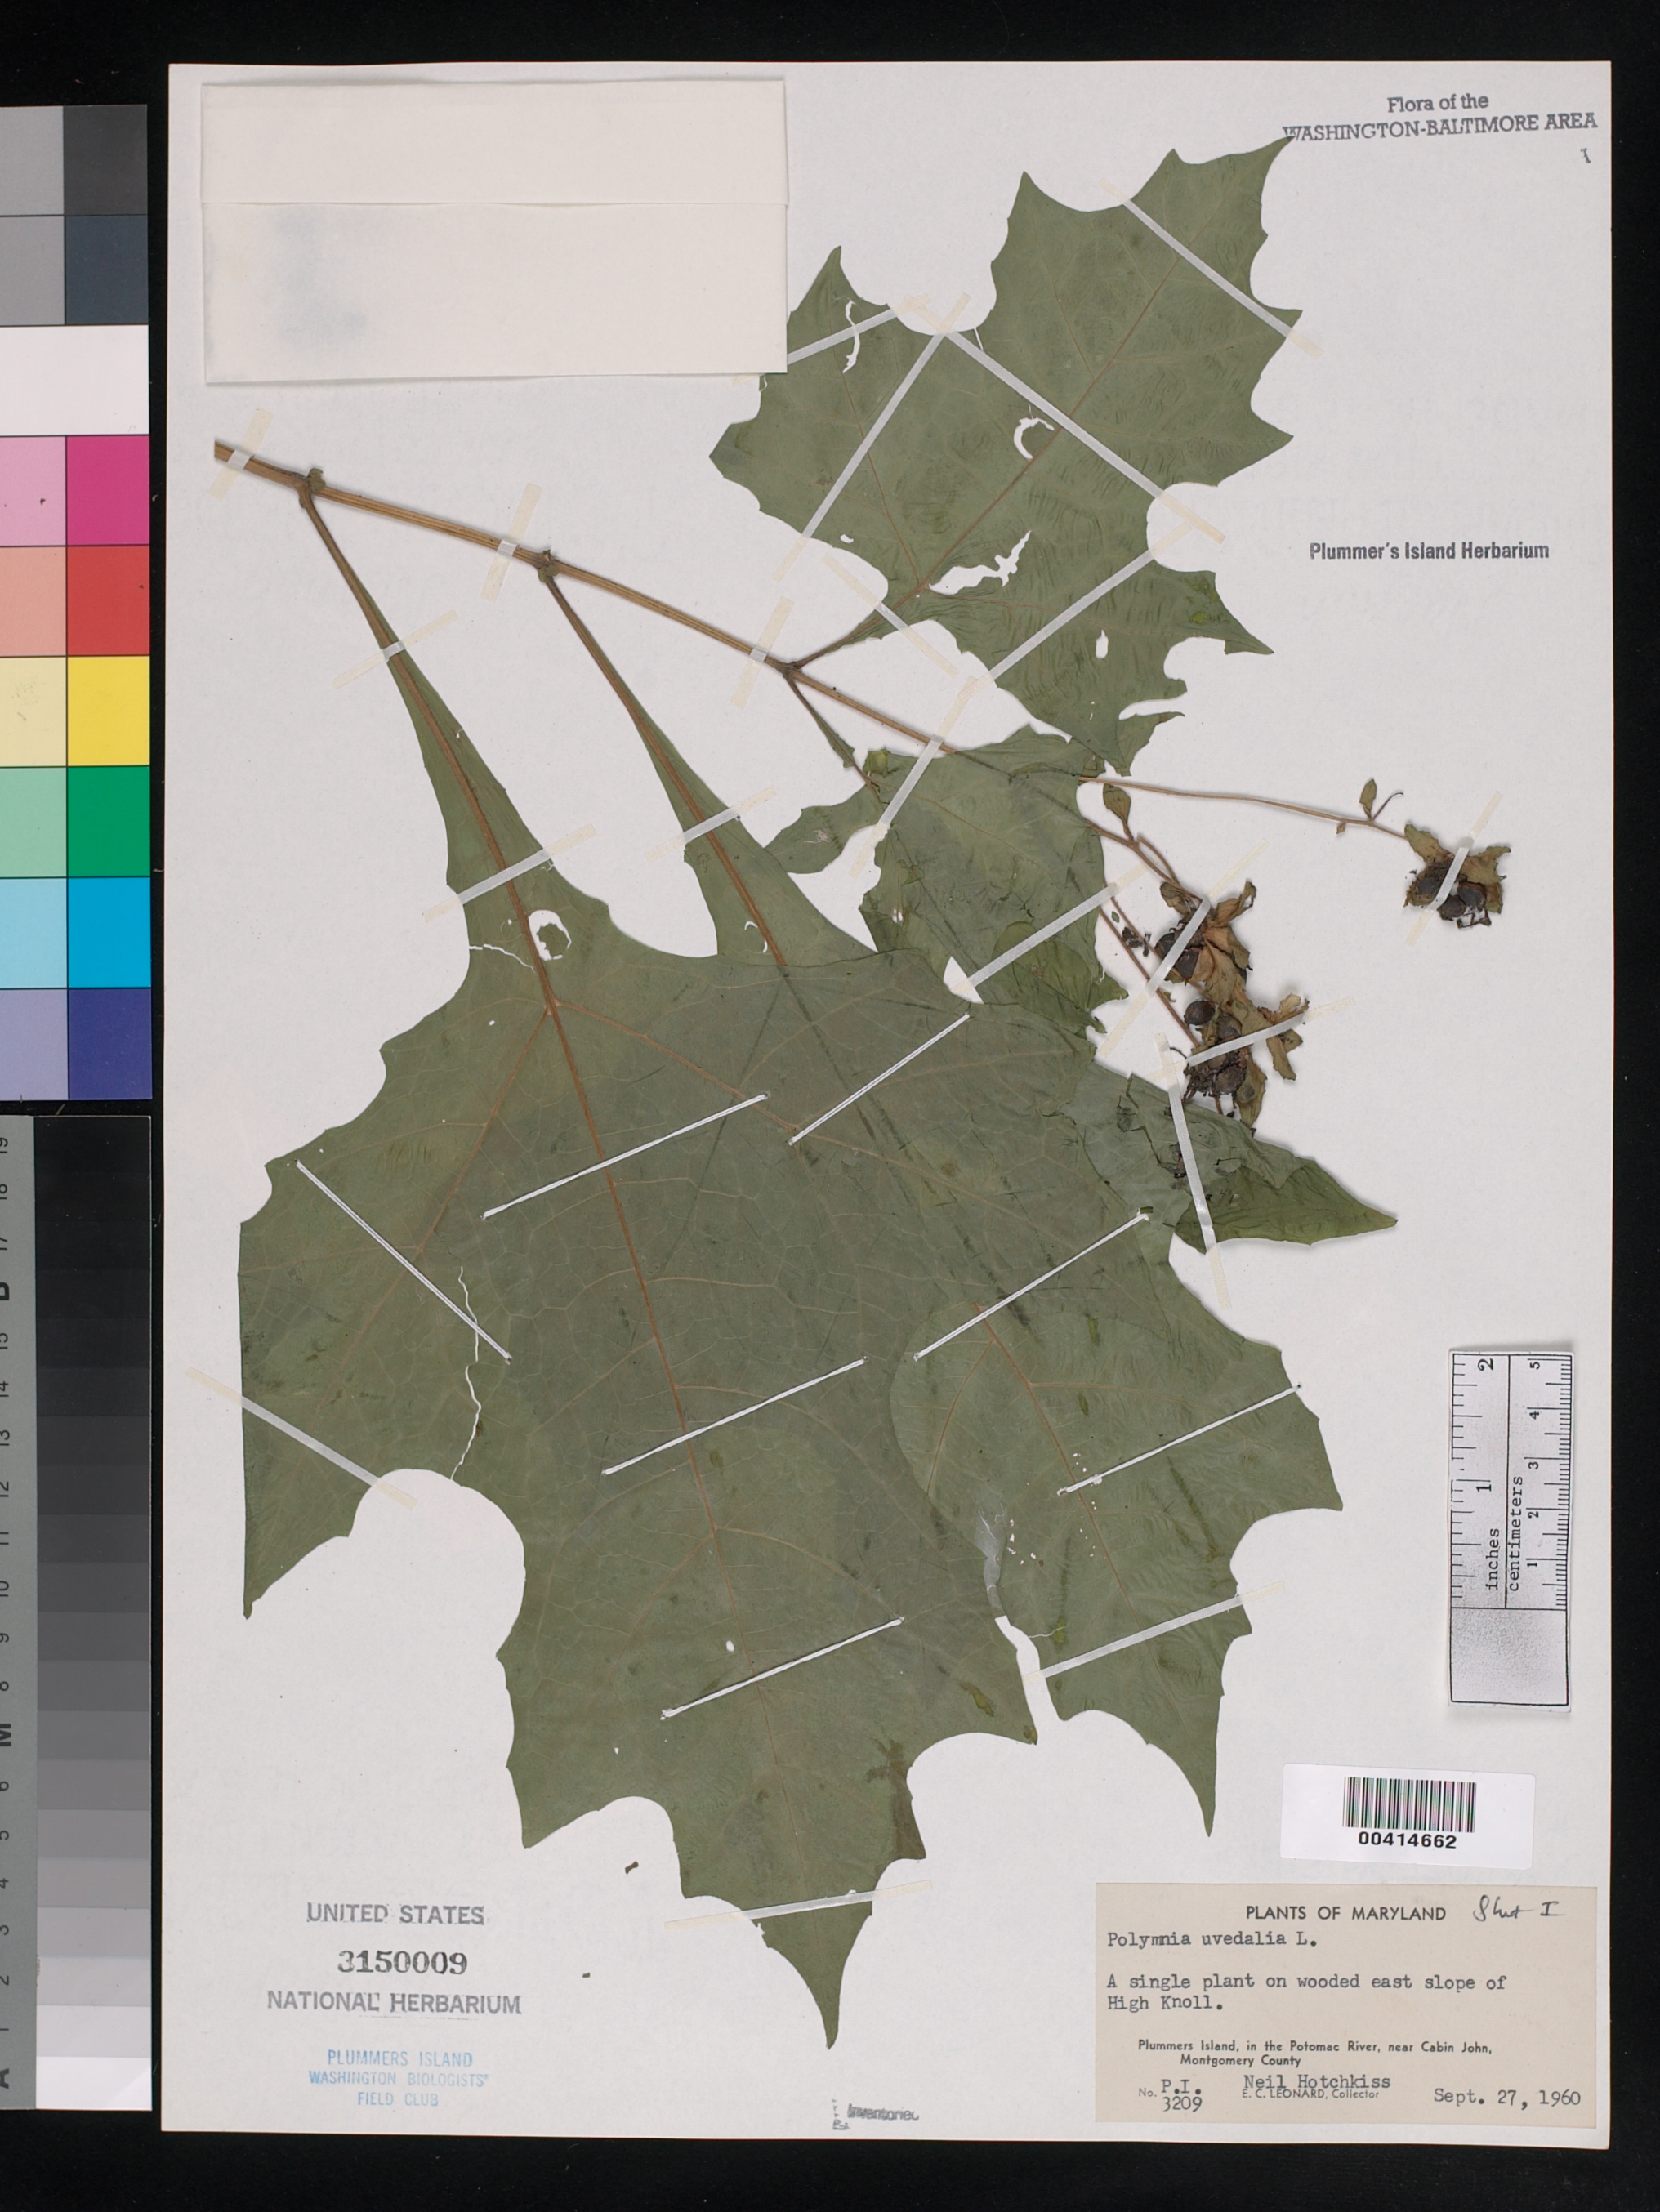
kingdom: Plantae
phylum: Tracheophyta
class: Magnoliopsida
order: Asterales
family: Asteraceae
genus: Smallanthus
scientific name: Smallanthus uvedalia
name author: (L.) Mack. ex Mack.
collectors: E. C. Leonard & N. Hotchkiss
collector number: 3209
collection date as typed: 27 Sep 1960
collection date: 1960-09-27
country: United States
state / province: Maryland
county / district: Montgomery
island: Plummers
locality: Plummer's Island; east slope of high knoll C. & O. Canal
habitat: Wooded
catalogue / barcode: US 3150009